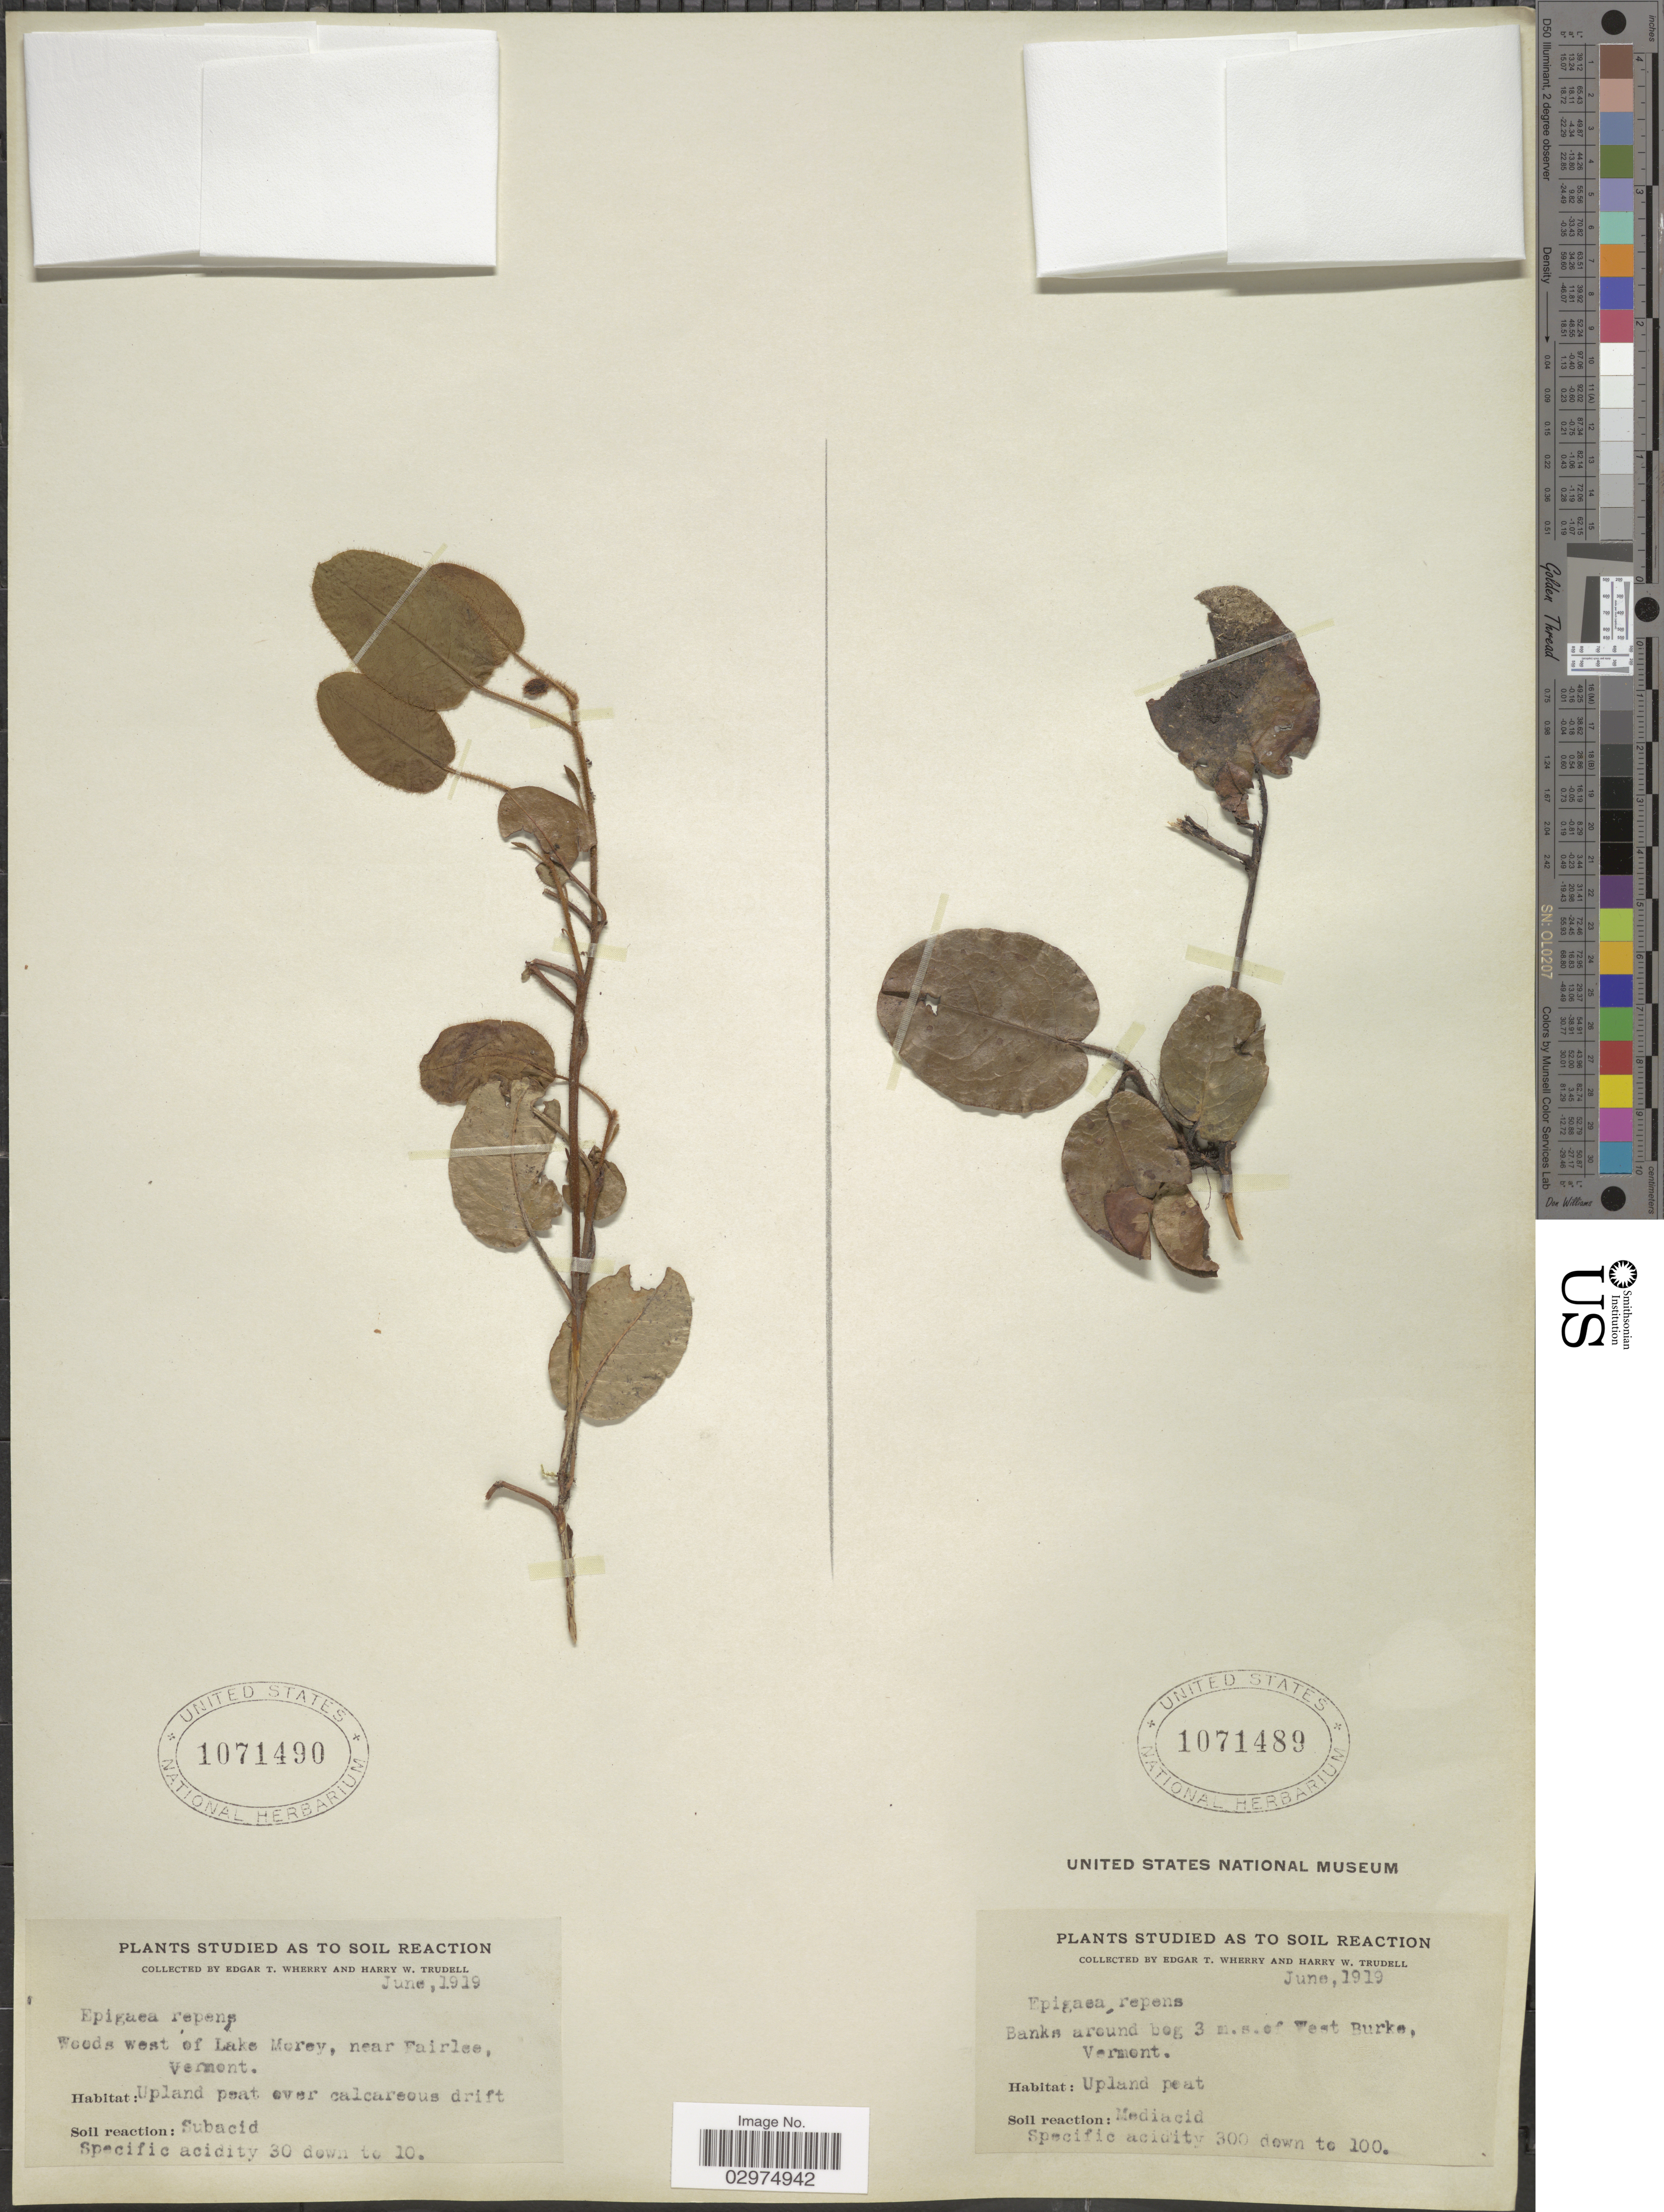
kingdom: Plantae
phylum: Tracheophyta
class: Magnoliopsida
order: Ericales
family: Ericaceae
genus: Epigaea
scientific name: Epigaea repens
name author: L.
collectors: E. T. Wherry & H. Trudell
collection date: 1919-06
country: United States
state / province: Vermont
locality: Banks around bog 3 m. s. of West Burke.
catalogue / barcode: US 1071489-2